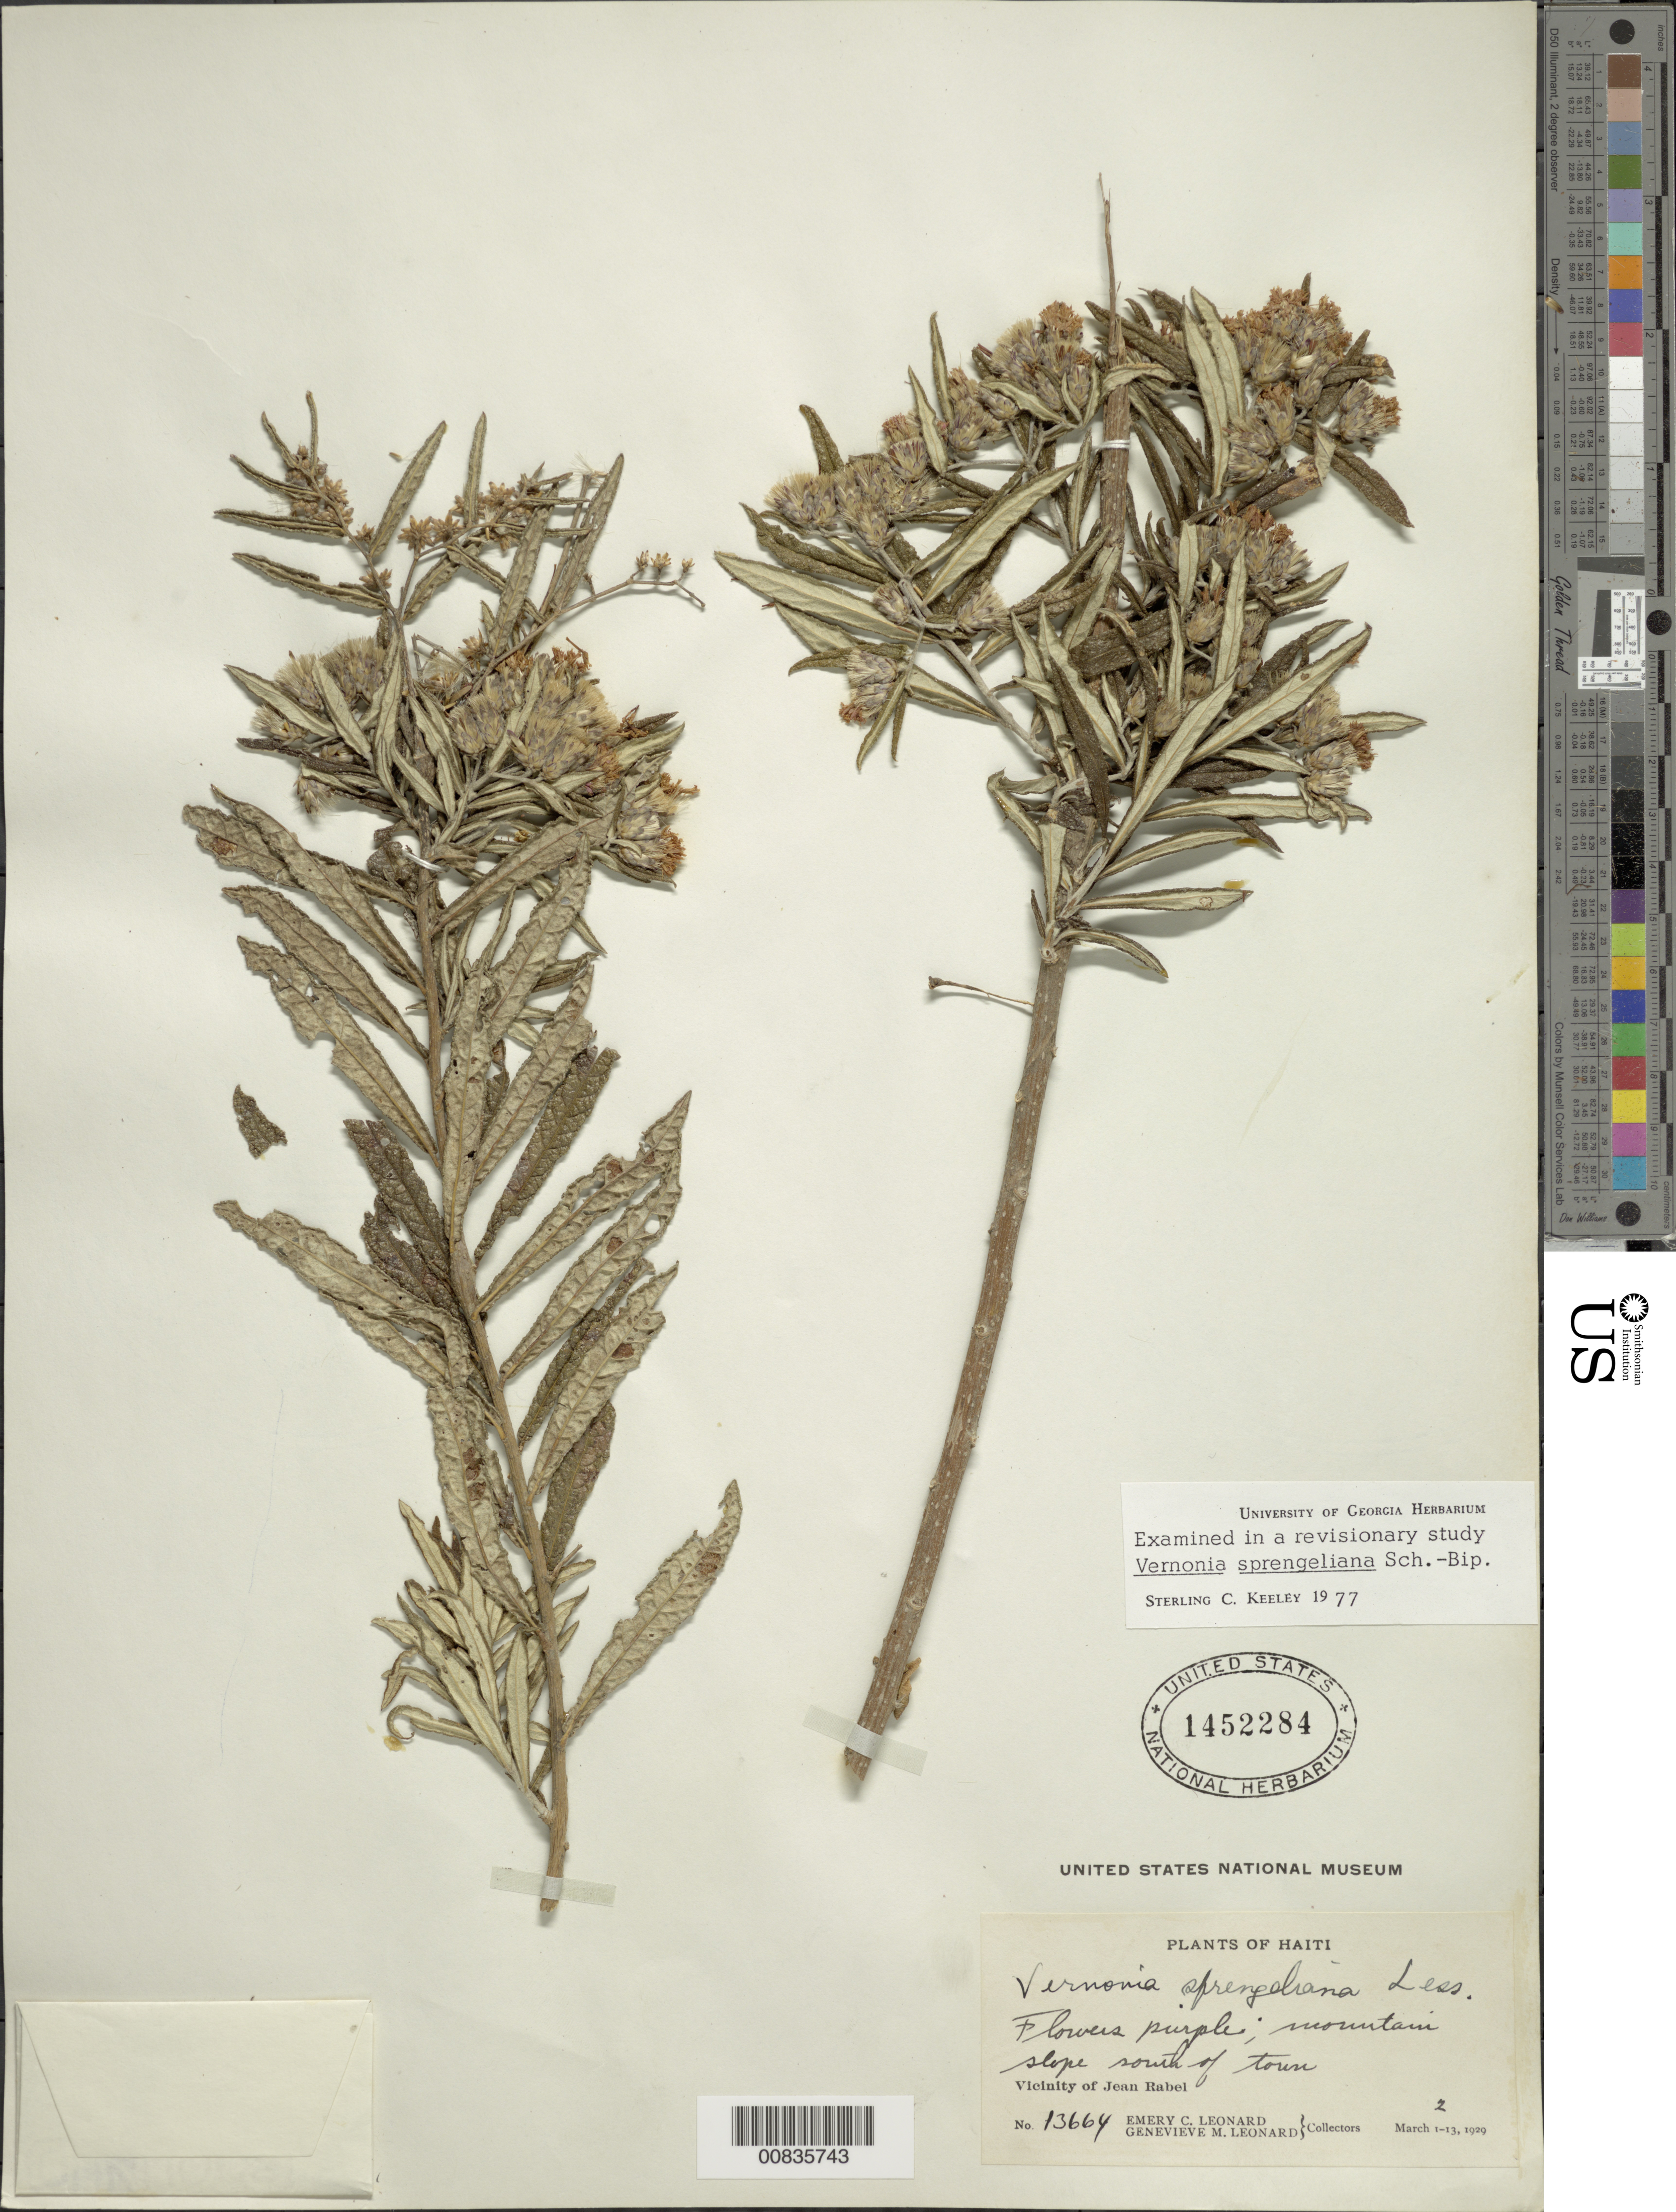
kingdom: Plantae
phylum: Tracheophyta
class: Magnoliopsida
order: Asterales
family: Asteraceae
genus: Lepidaploa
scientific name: Lepidaploa sprengeliana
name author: (Sch. Bip.) H. Rob.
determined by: Keeley, S. C.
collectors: E. C. Leonard & G. M. Leonard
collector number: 13664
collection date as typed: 02 Mar 1929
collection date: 1929-03-02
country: Haiti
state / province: Nord-Ouest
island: Hispaniola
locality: Vicinity of Jean Rabel, mountain slope S of town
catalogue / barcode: US 1452284